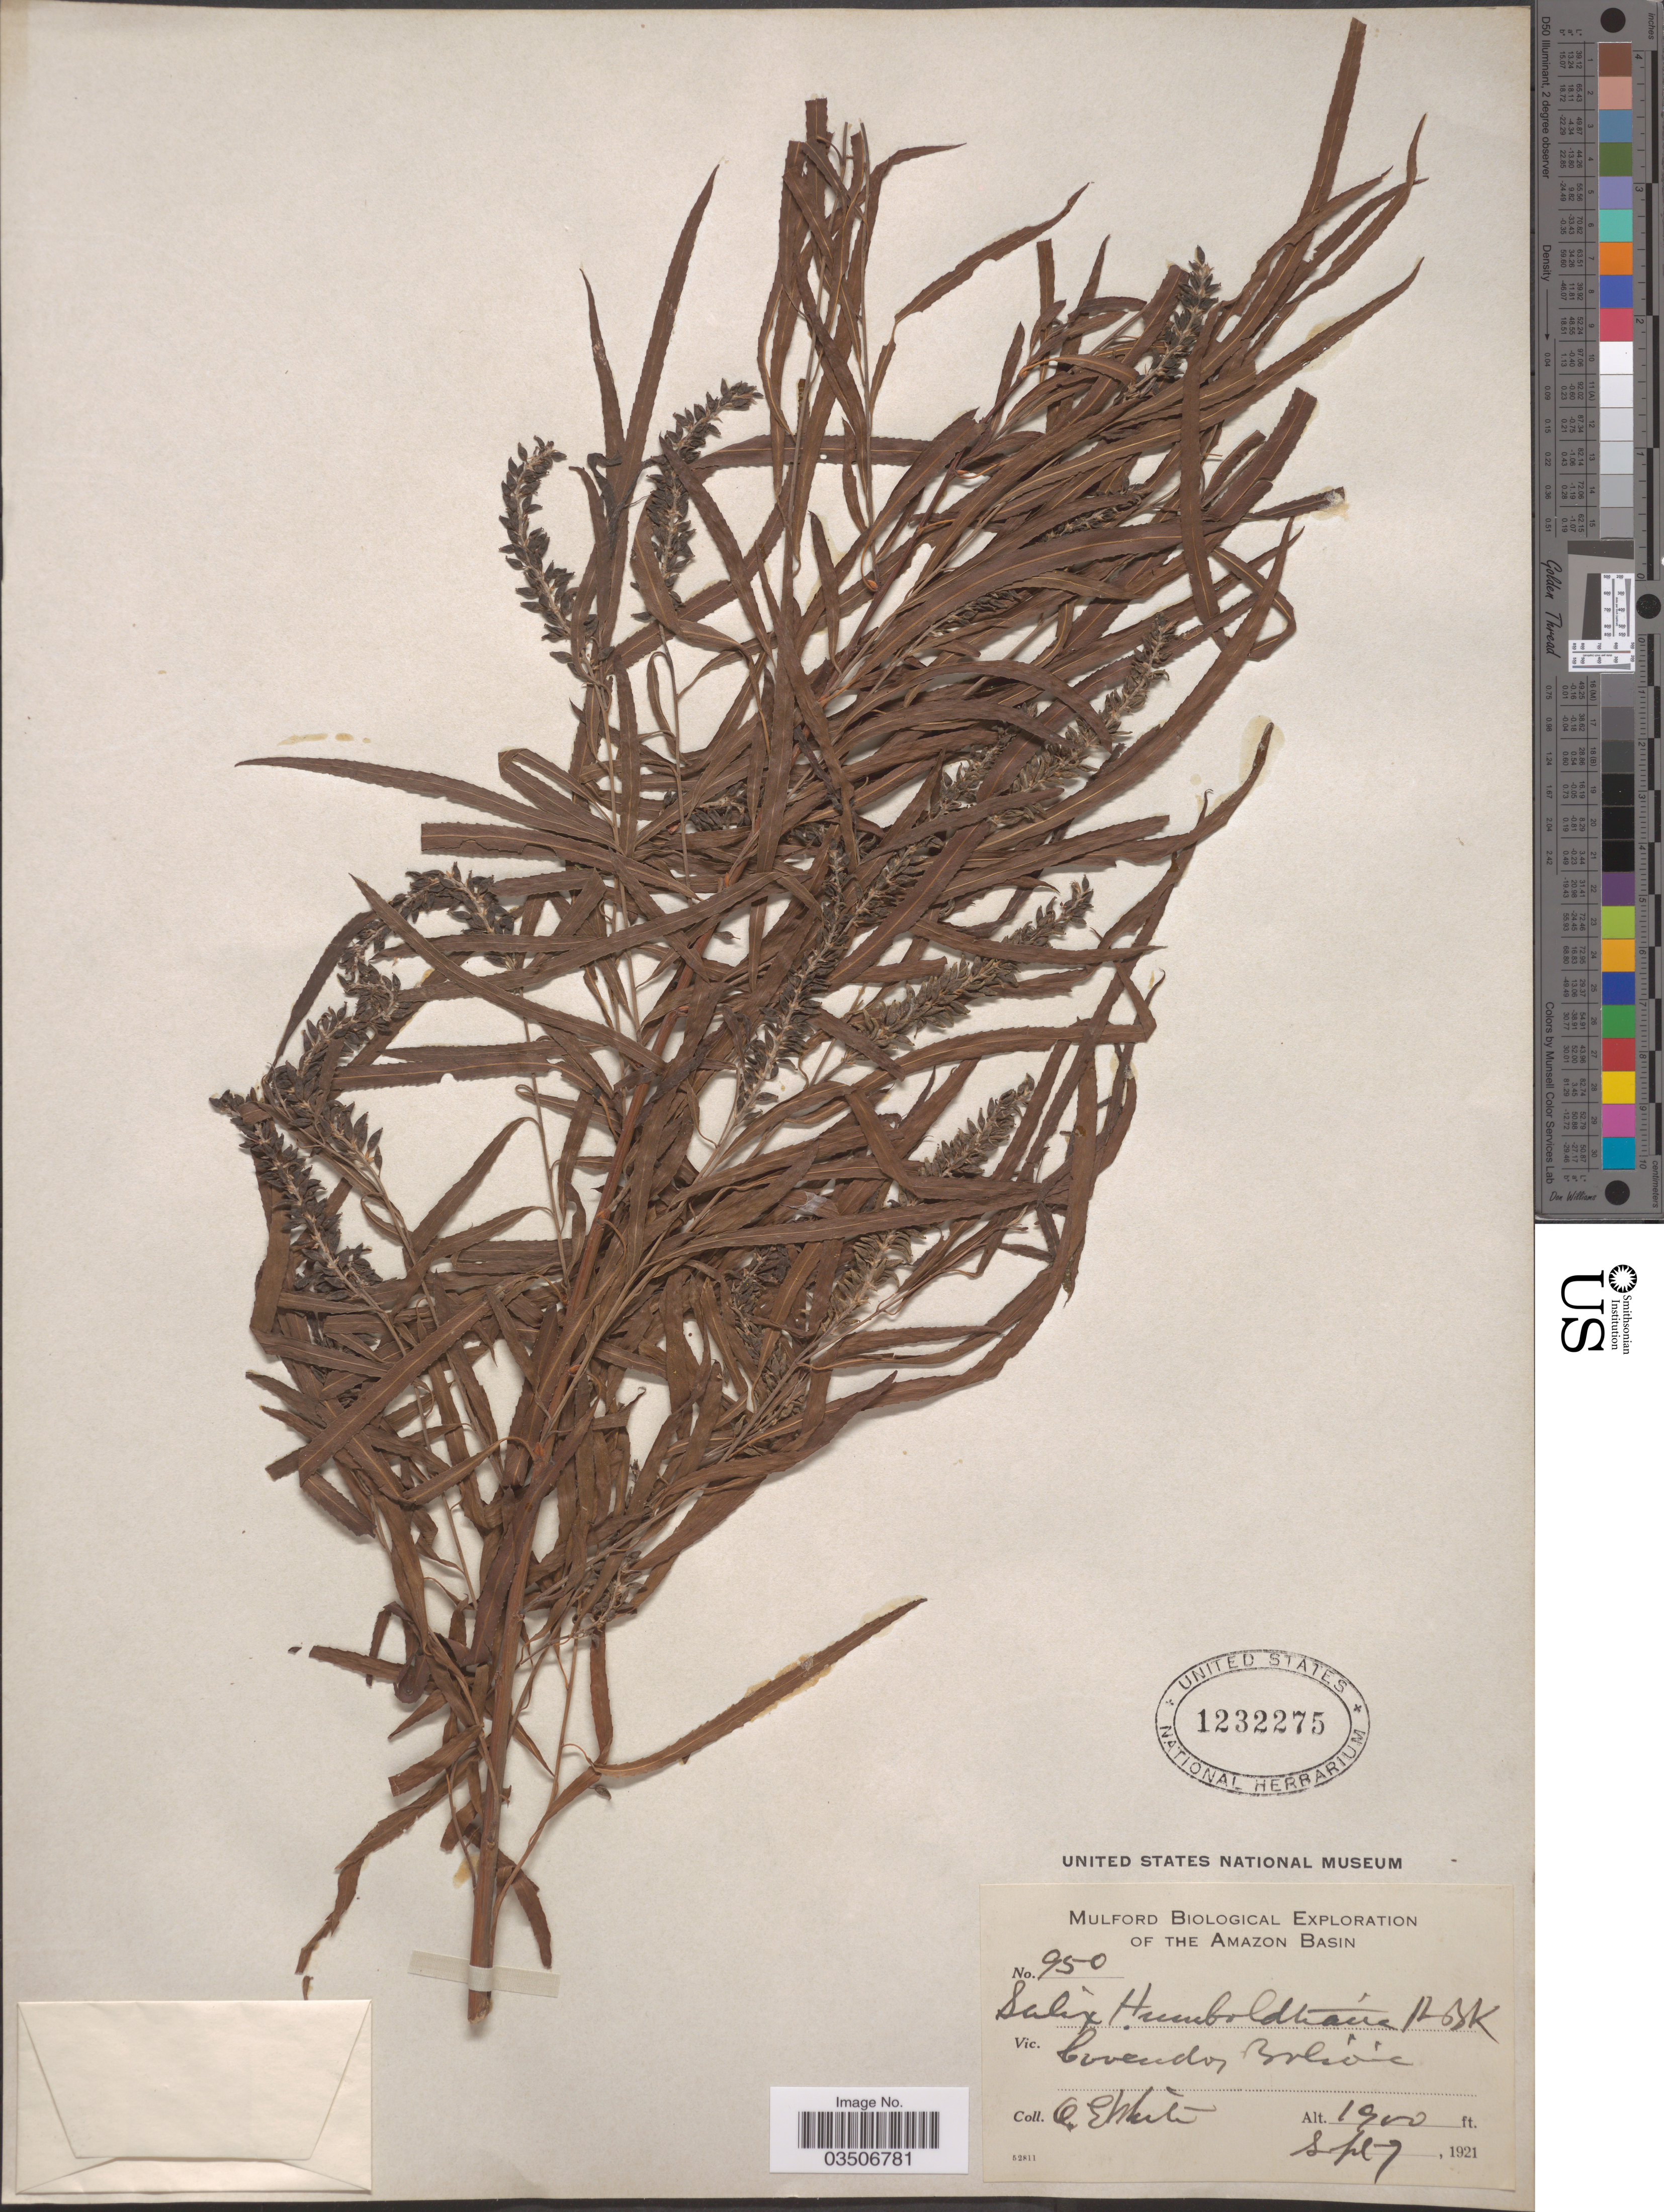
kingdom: Plantae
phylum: Tracheophyta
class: Magnoliopsida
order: Malpighiales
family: Salicaceae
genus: Salix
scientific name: Salix humboldtiana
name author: Willd.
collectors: O. E. White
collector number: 950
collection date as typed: Sept. 7, 1921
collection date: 1921-09-07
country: Bolivia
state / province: La Paz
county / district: Sud Yungas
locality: Covendo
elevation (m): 579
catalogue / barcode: US 1232275